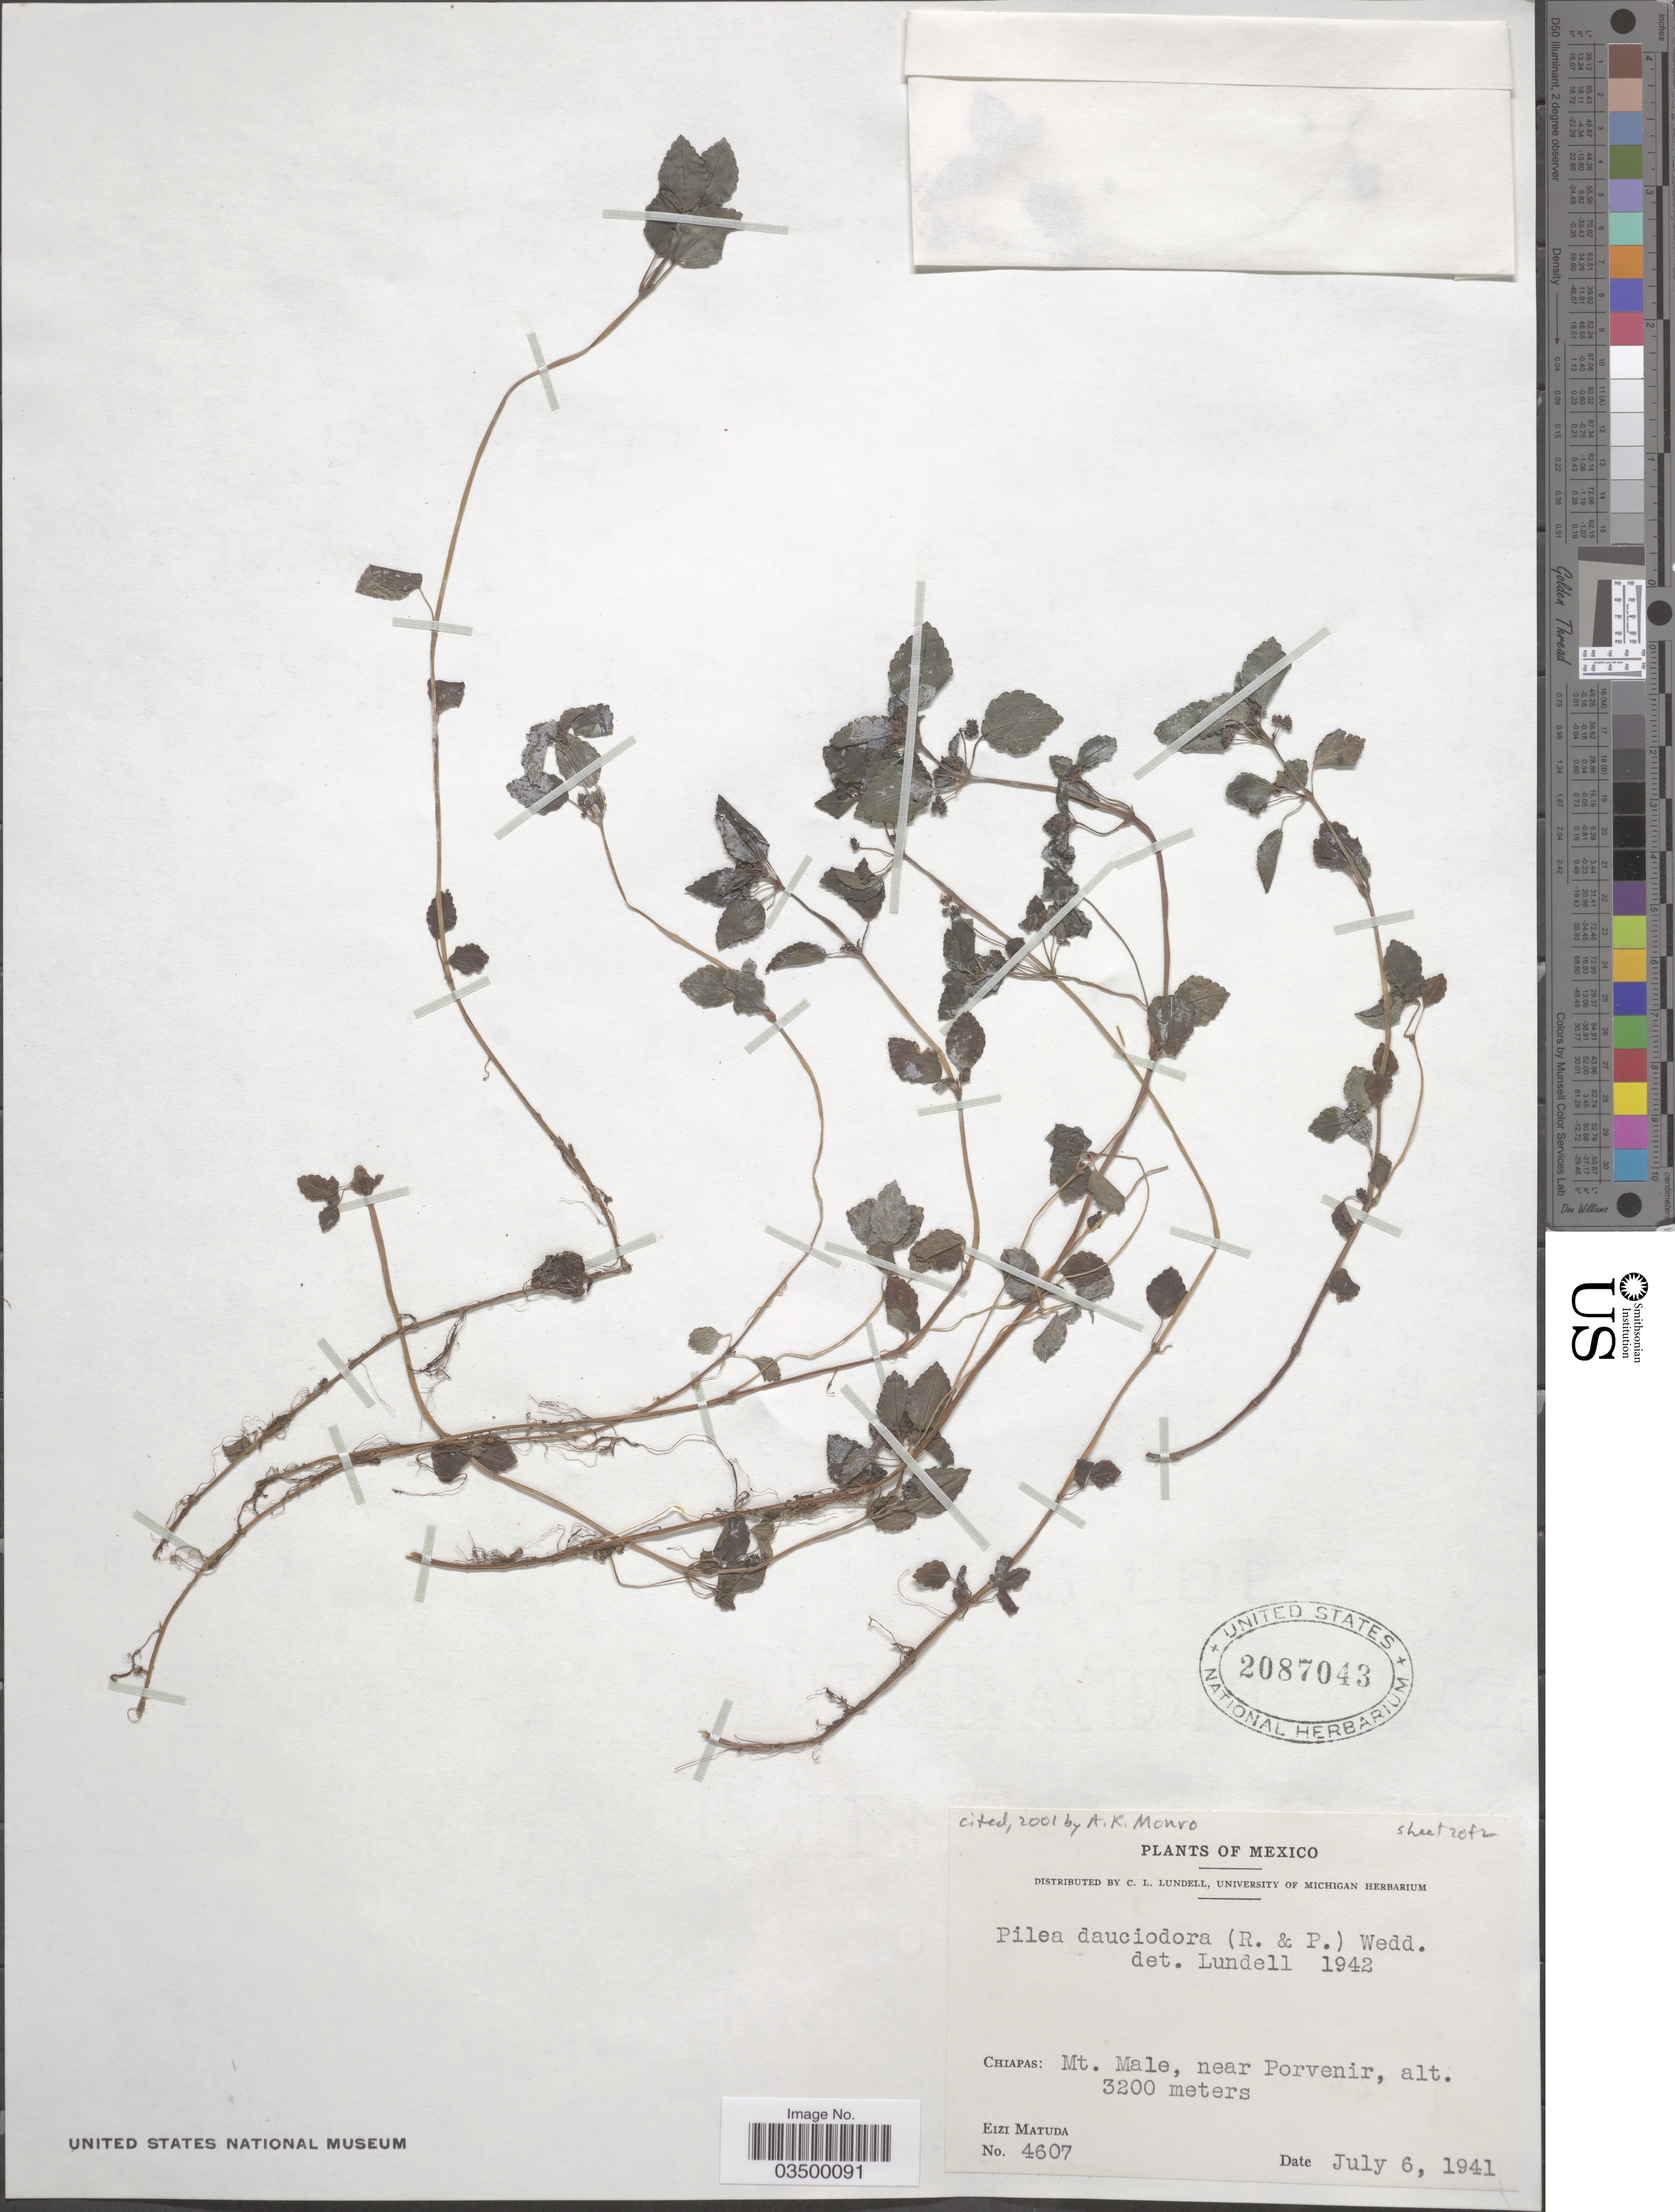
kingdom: Plantae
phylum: Tracheophyta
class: Magnoliopsida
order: Rosales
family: Urticaceae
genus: Pilea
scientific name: Pilea dauciodora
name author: Pav. ex Wedd.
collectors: E. Matuda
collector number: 4607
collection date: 1941-07-06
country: Mexico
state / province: Chiapas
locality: Mt. Male, near Porvenir.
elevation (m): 3200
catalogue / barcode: US 2087043